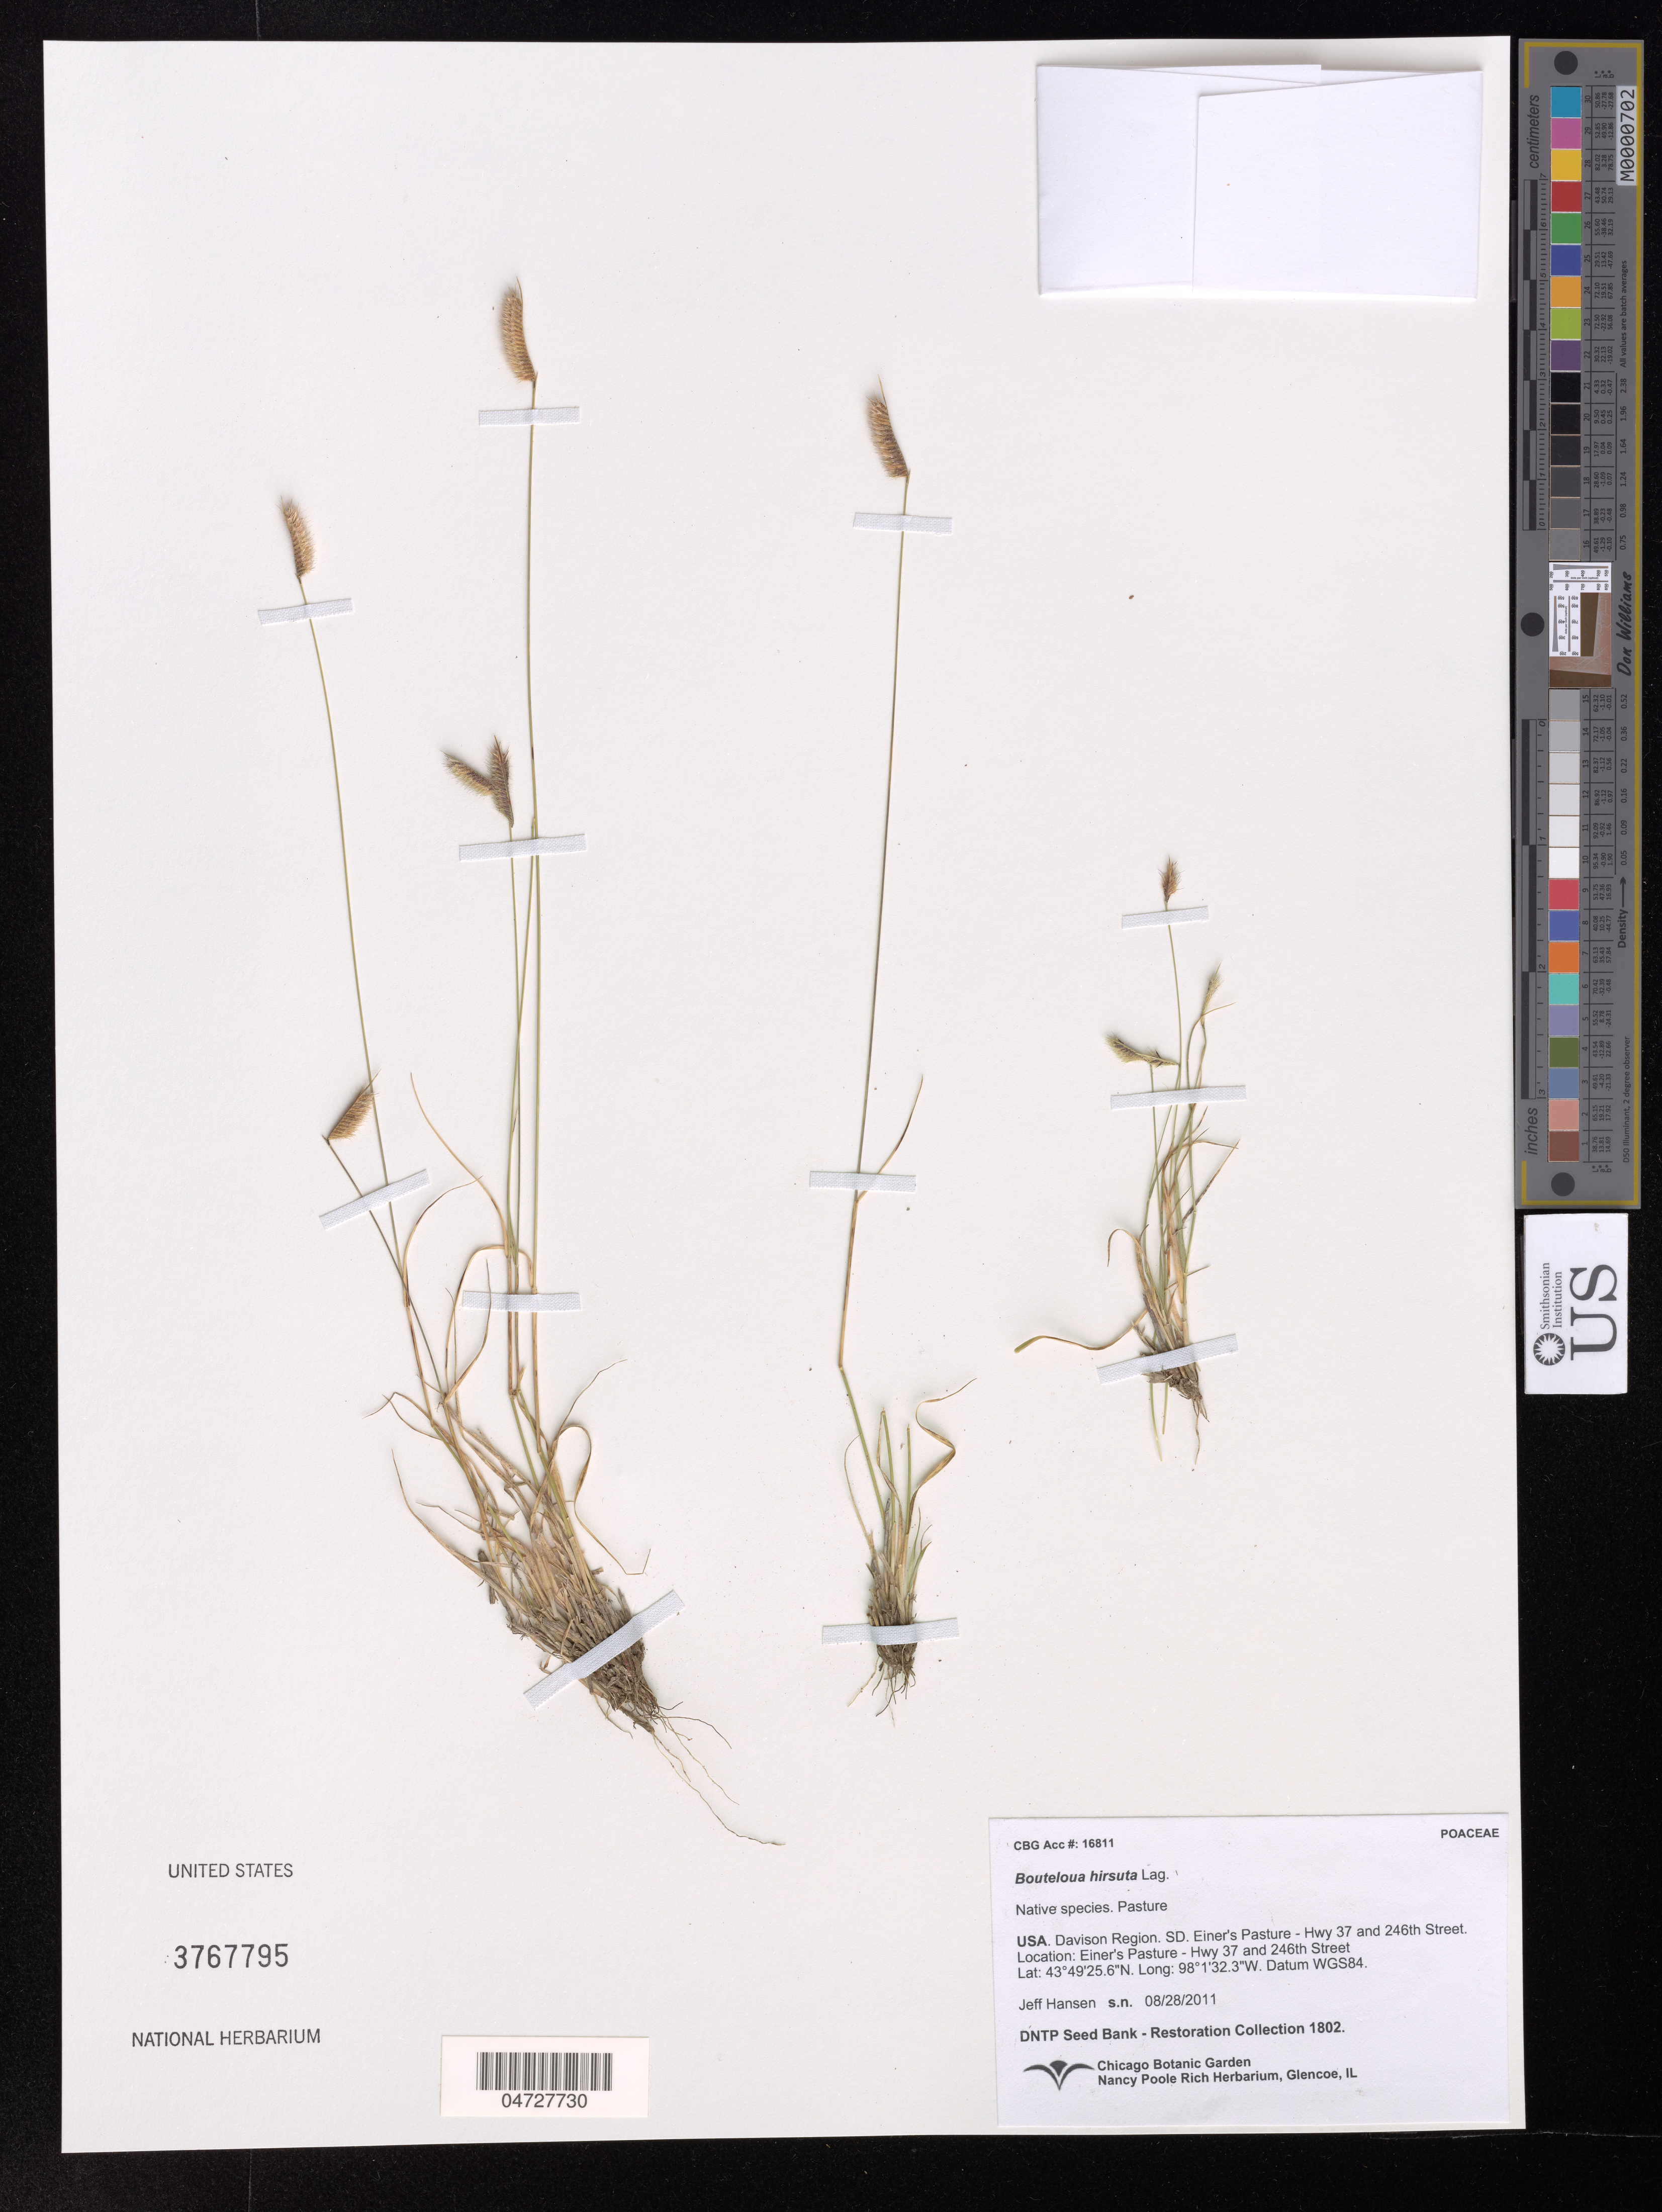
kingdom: Plantae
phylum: Tracheophyta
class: Liliopsida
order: Poales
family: Poaceae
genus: Bouteloua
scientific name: Bouteloua hirsuta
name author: Lag.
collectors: J. Hansen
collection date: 2011-08-28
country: United States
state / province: South Dakota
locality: Davison Region. Einer's Pasture - Hwy 37 and 246th Street.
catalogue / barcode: US 3767795